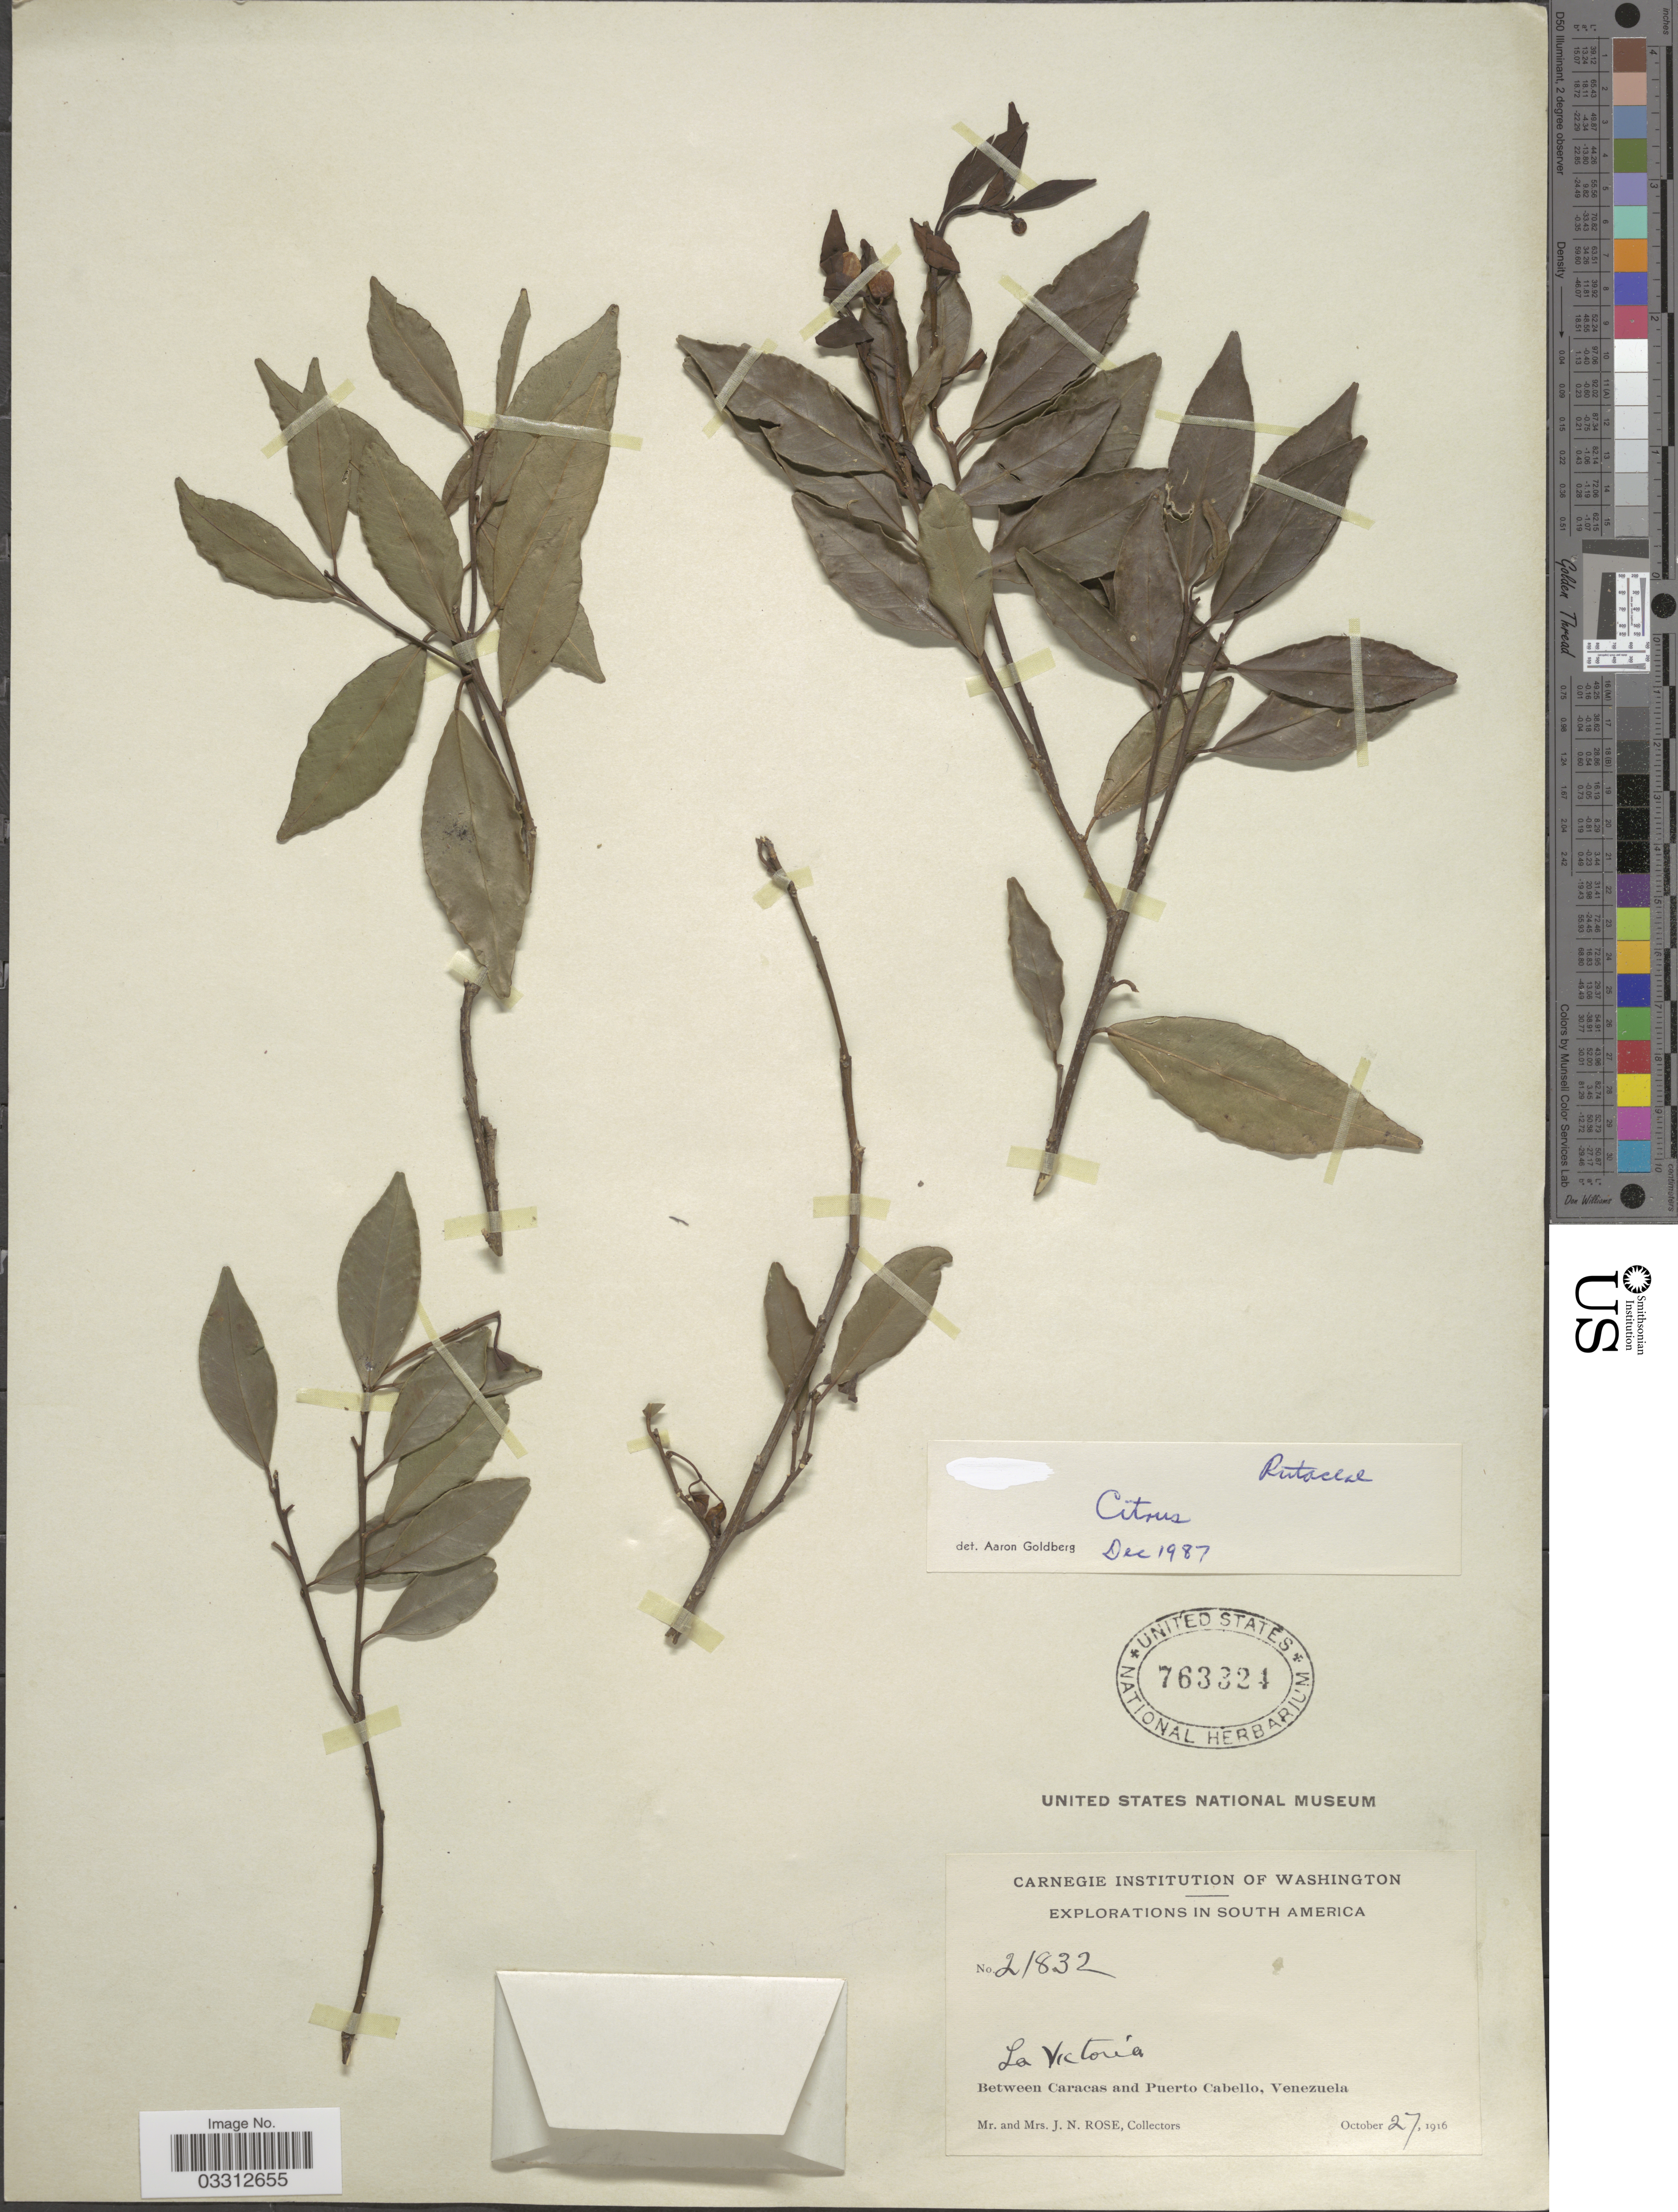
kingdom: Plantae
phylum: Tracheophyta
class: Magnoliopsida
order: Sapindales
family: Rutaceae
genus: Citrus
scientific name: Citrus sp.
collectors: J. N. Rose & L. B. Rose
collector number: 21832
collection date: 1916-10-27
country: Venezuela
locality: La Victoria, Between Caracas and Puerto Cabello.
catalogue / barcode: US 763324